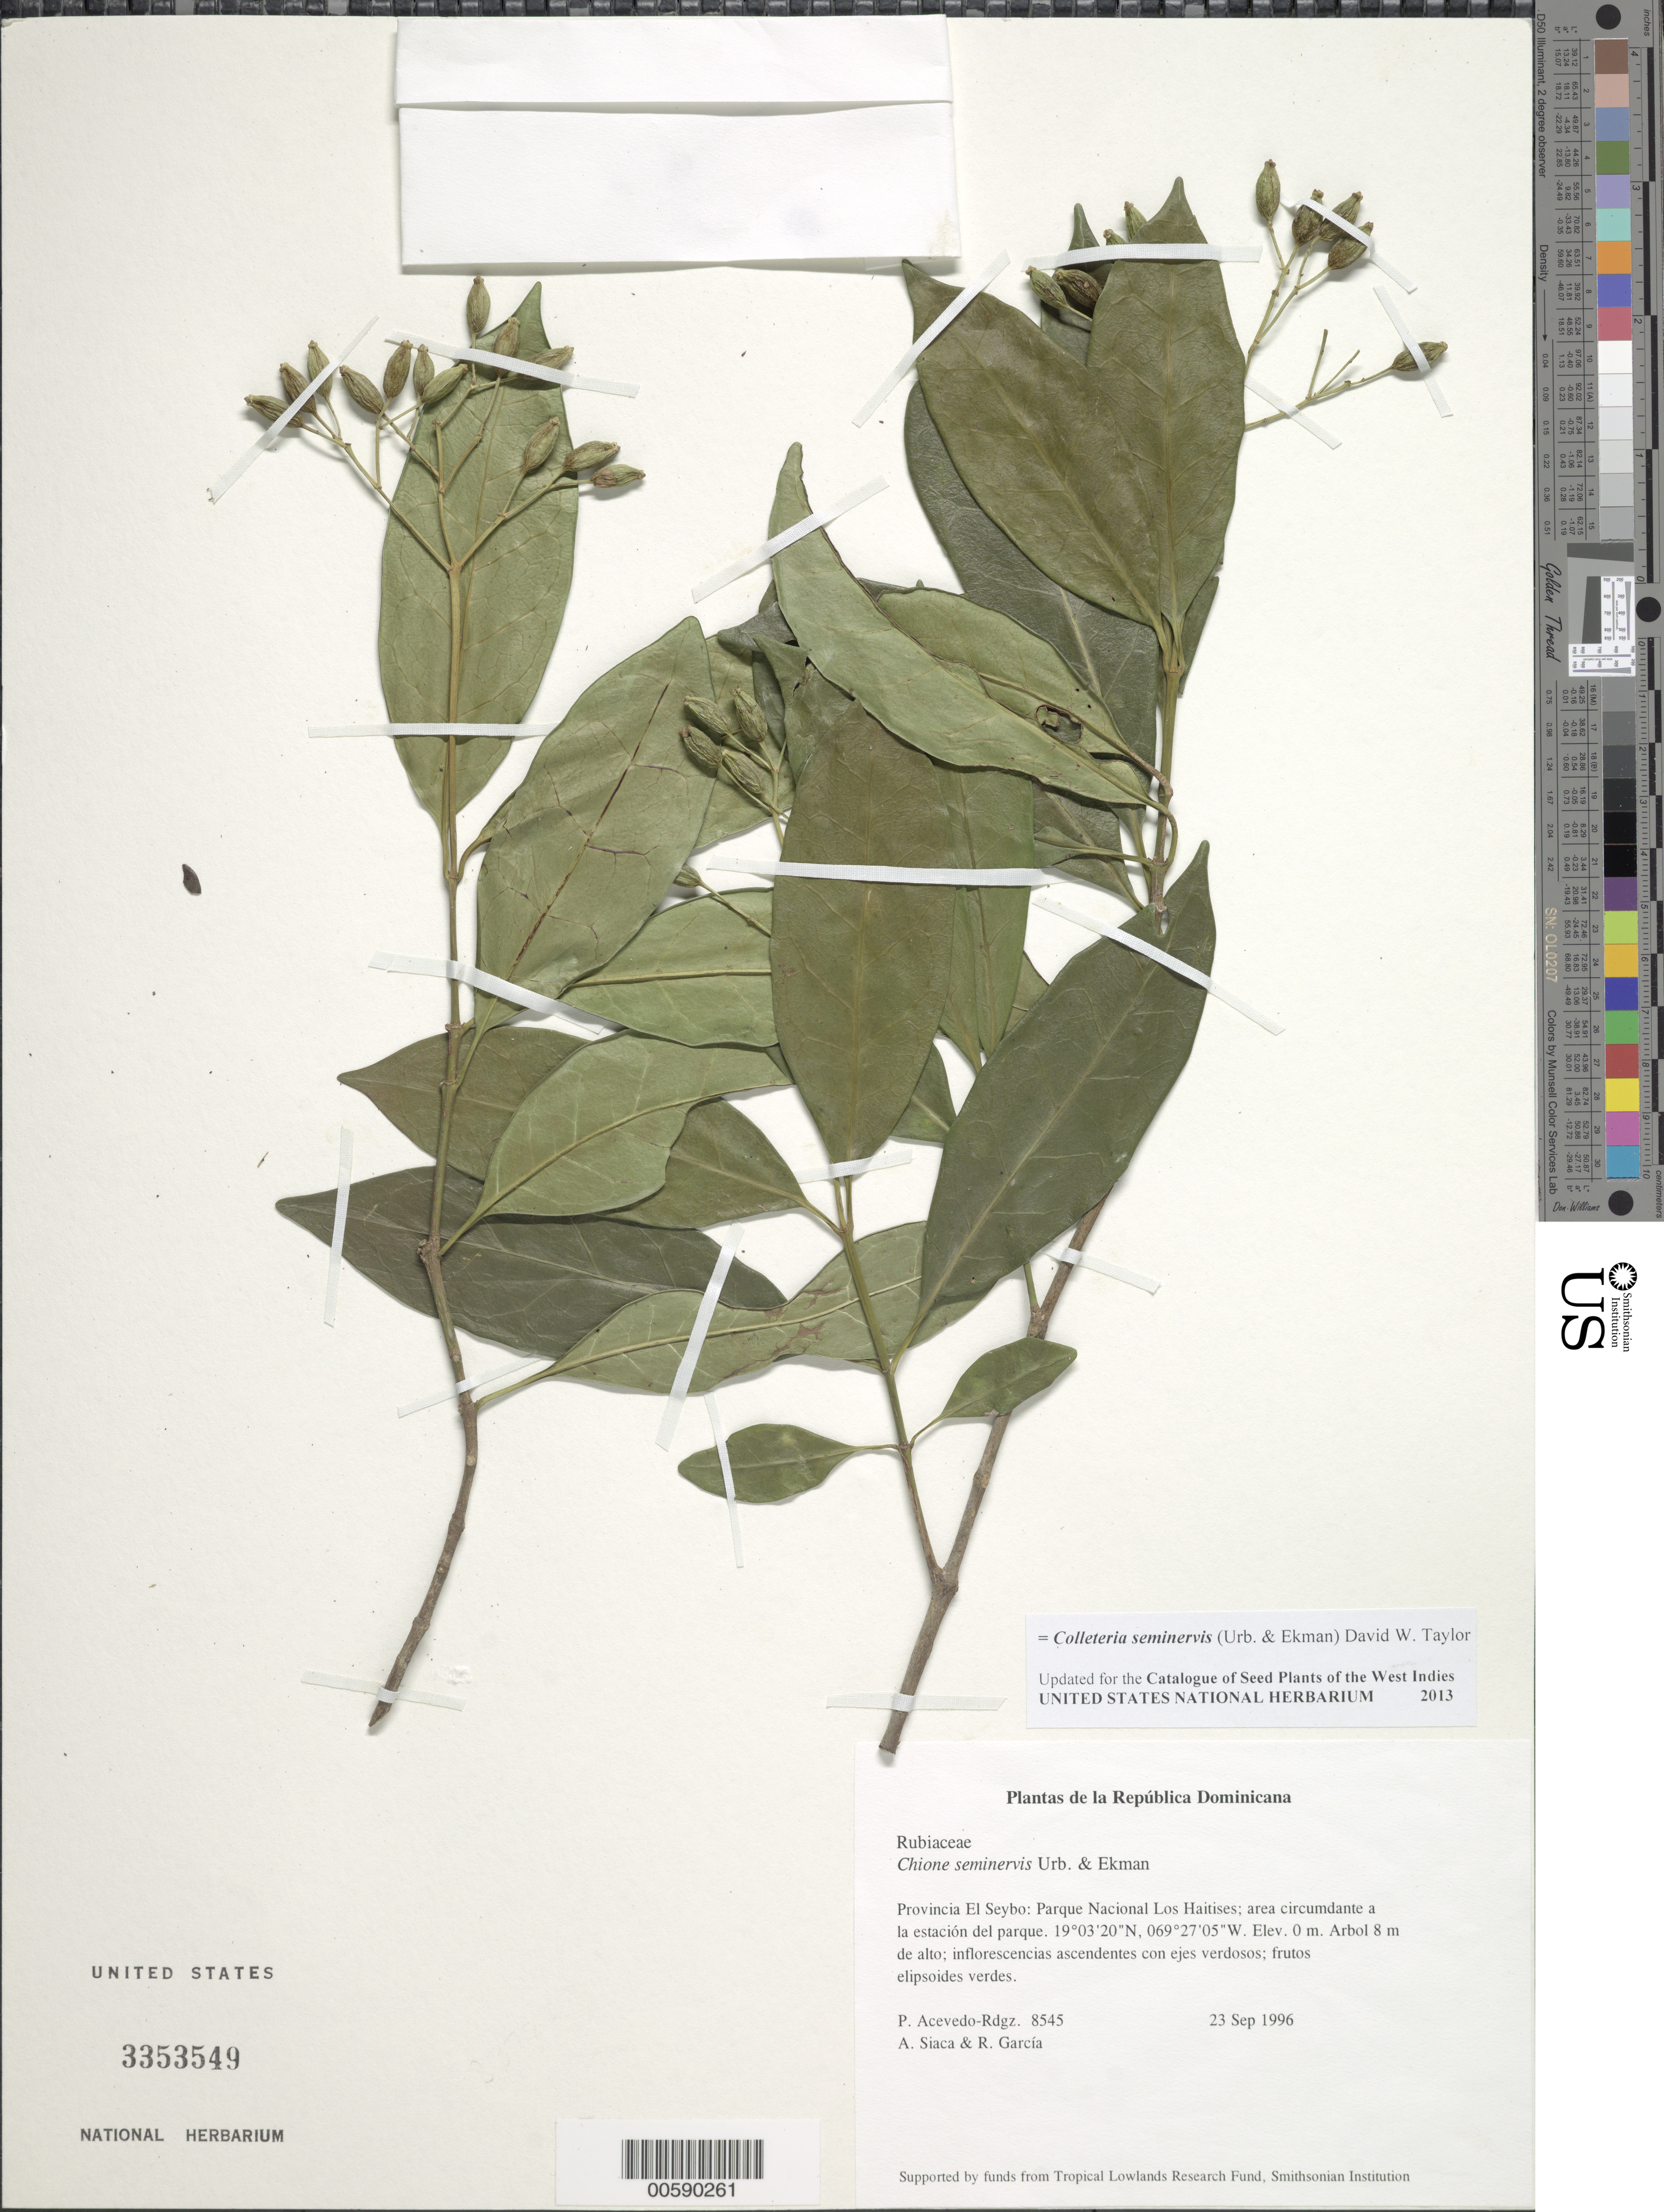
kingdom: Plantae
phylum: Tracheophyta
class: Magnoliopsida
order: Gentianales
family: Rubiaceae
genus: Colleteria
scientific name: Colleteria seminervis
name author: (Urb. & Ekman) D.W. Taylor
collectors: P. Acevedo-Rodr., A. Siaca & R. G. García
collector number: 8545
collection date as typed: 23 Sep 1996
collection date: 1996-09-23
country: Dominican Republic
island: Hispaniola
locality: Provincia El Seibo: Parque Nacional Los Haitises; area circumdante a la estación del parque.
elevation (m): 0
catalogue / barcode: US 3353549